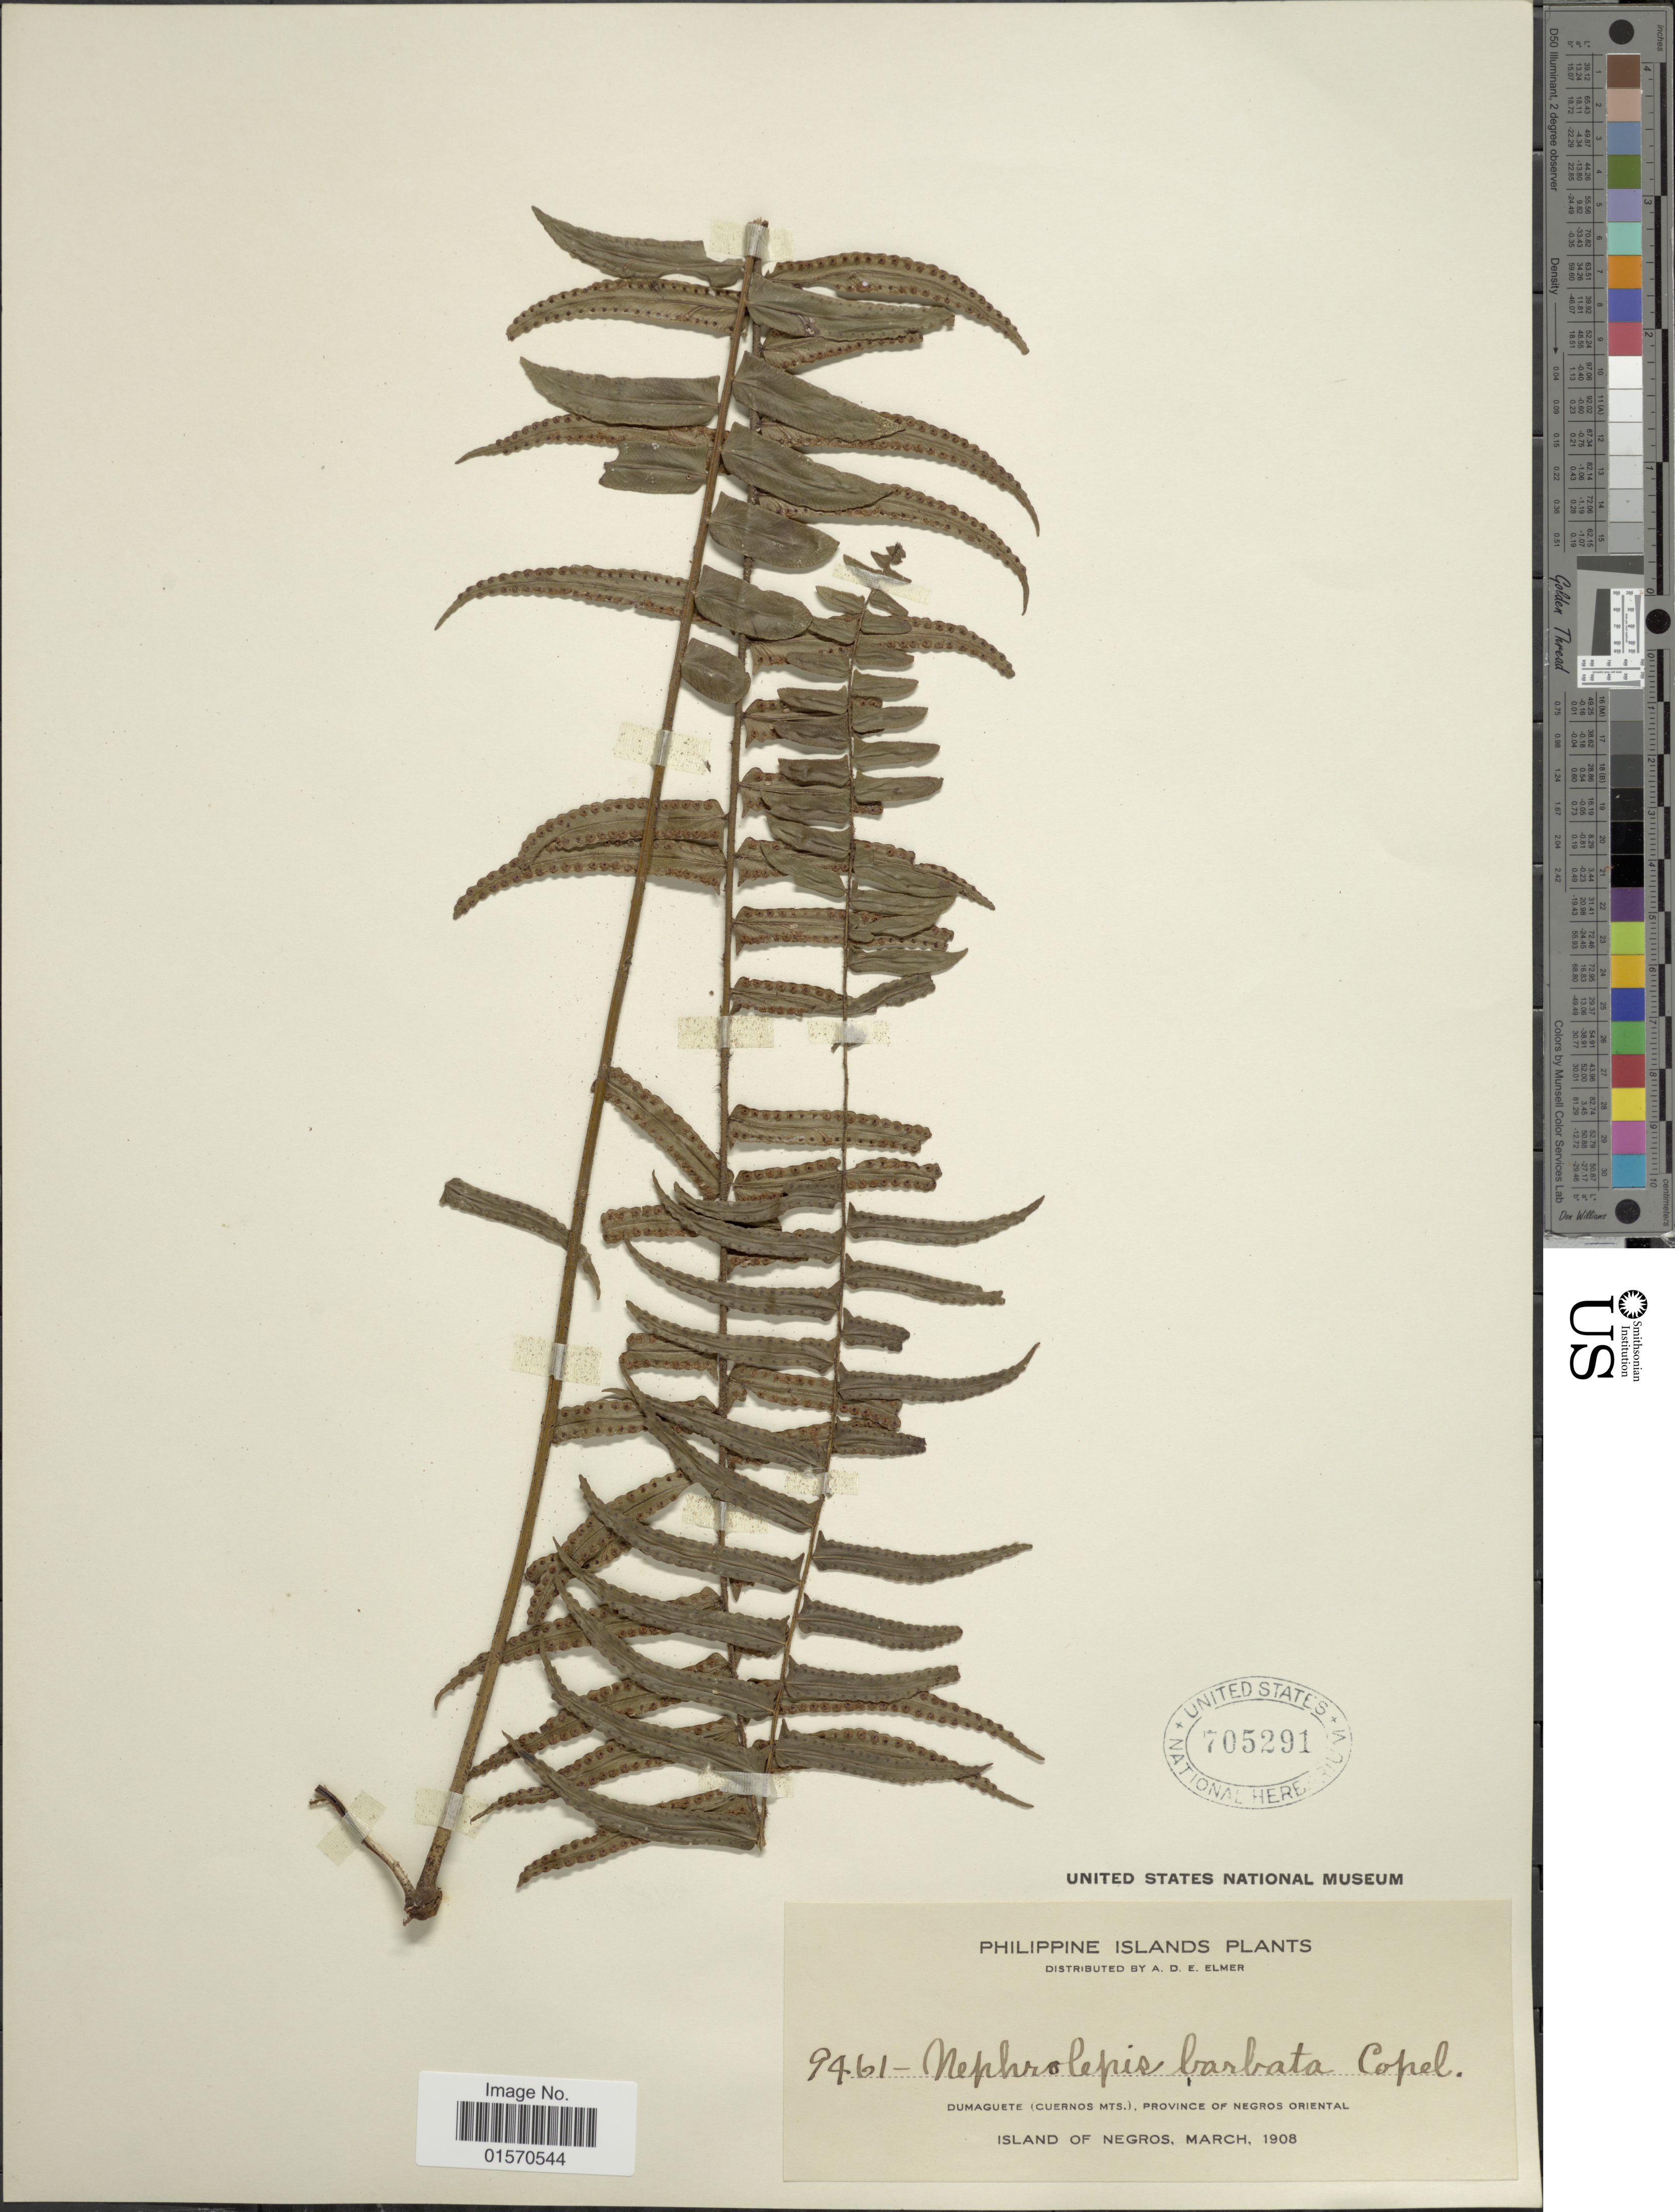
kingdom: Plantae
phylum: Tracheophyta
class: Polypodiopsida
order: Polypodiales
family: Nephrolepidaceae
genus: Nephrolepis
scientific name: Nephrolepis falcata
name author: (Cav.) C. Chr.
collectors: A. D. E. Elmer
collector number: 9461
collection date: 1908-03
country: Philippines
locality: Philippine Islands. Dumaguete (Cuernos Mts.), Province of Negros Oriental. Island of Negros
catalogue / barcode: US 705291